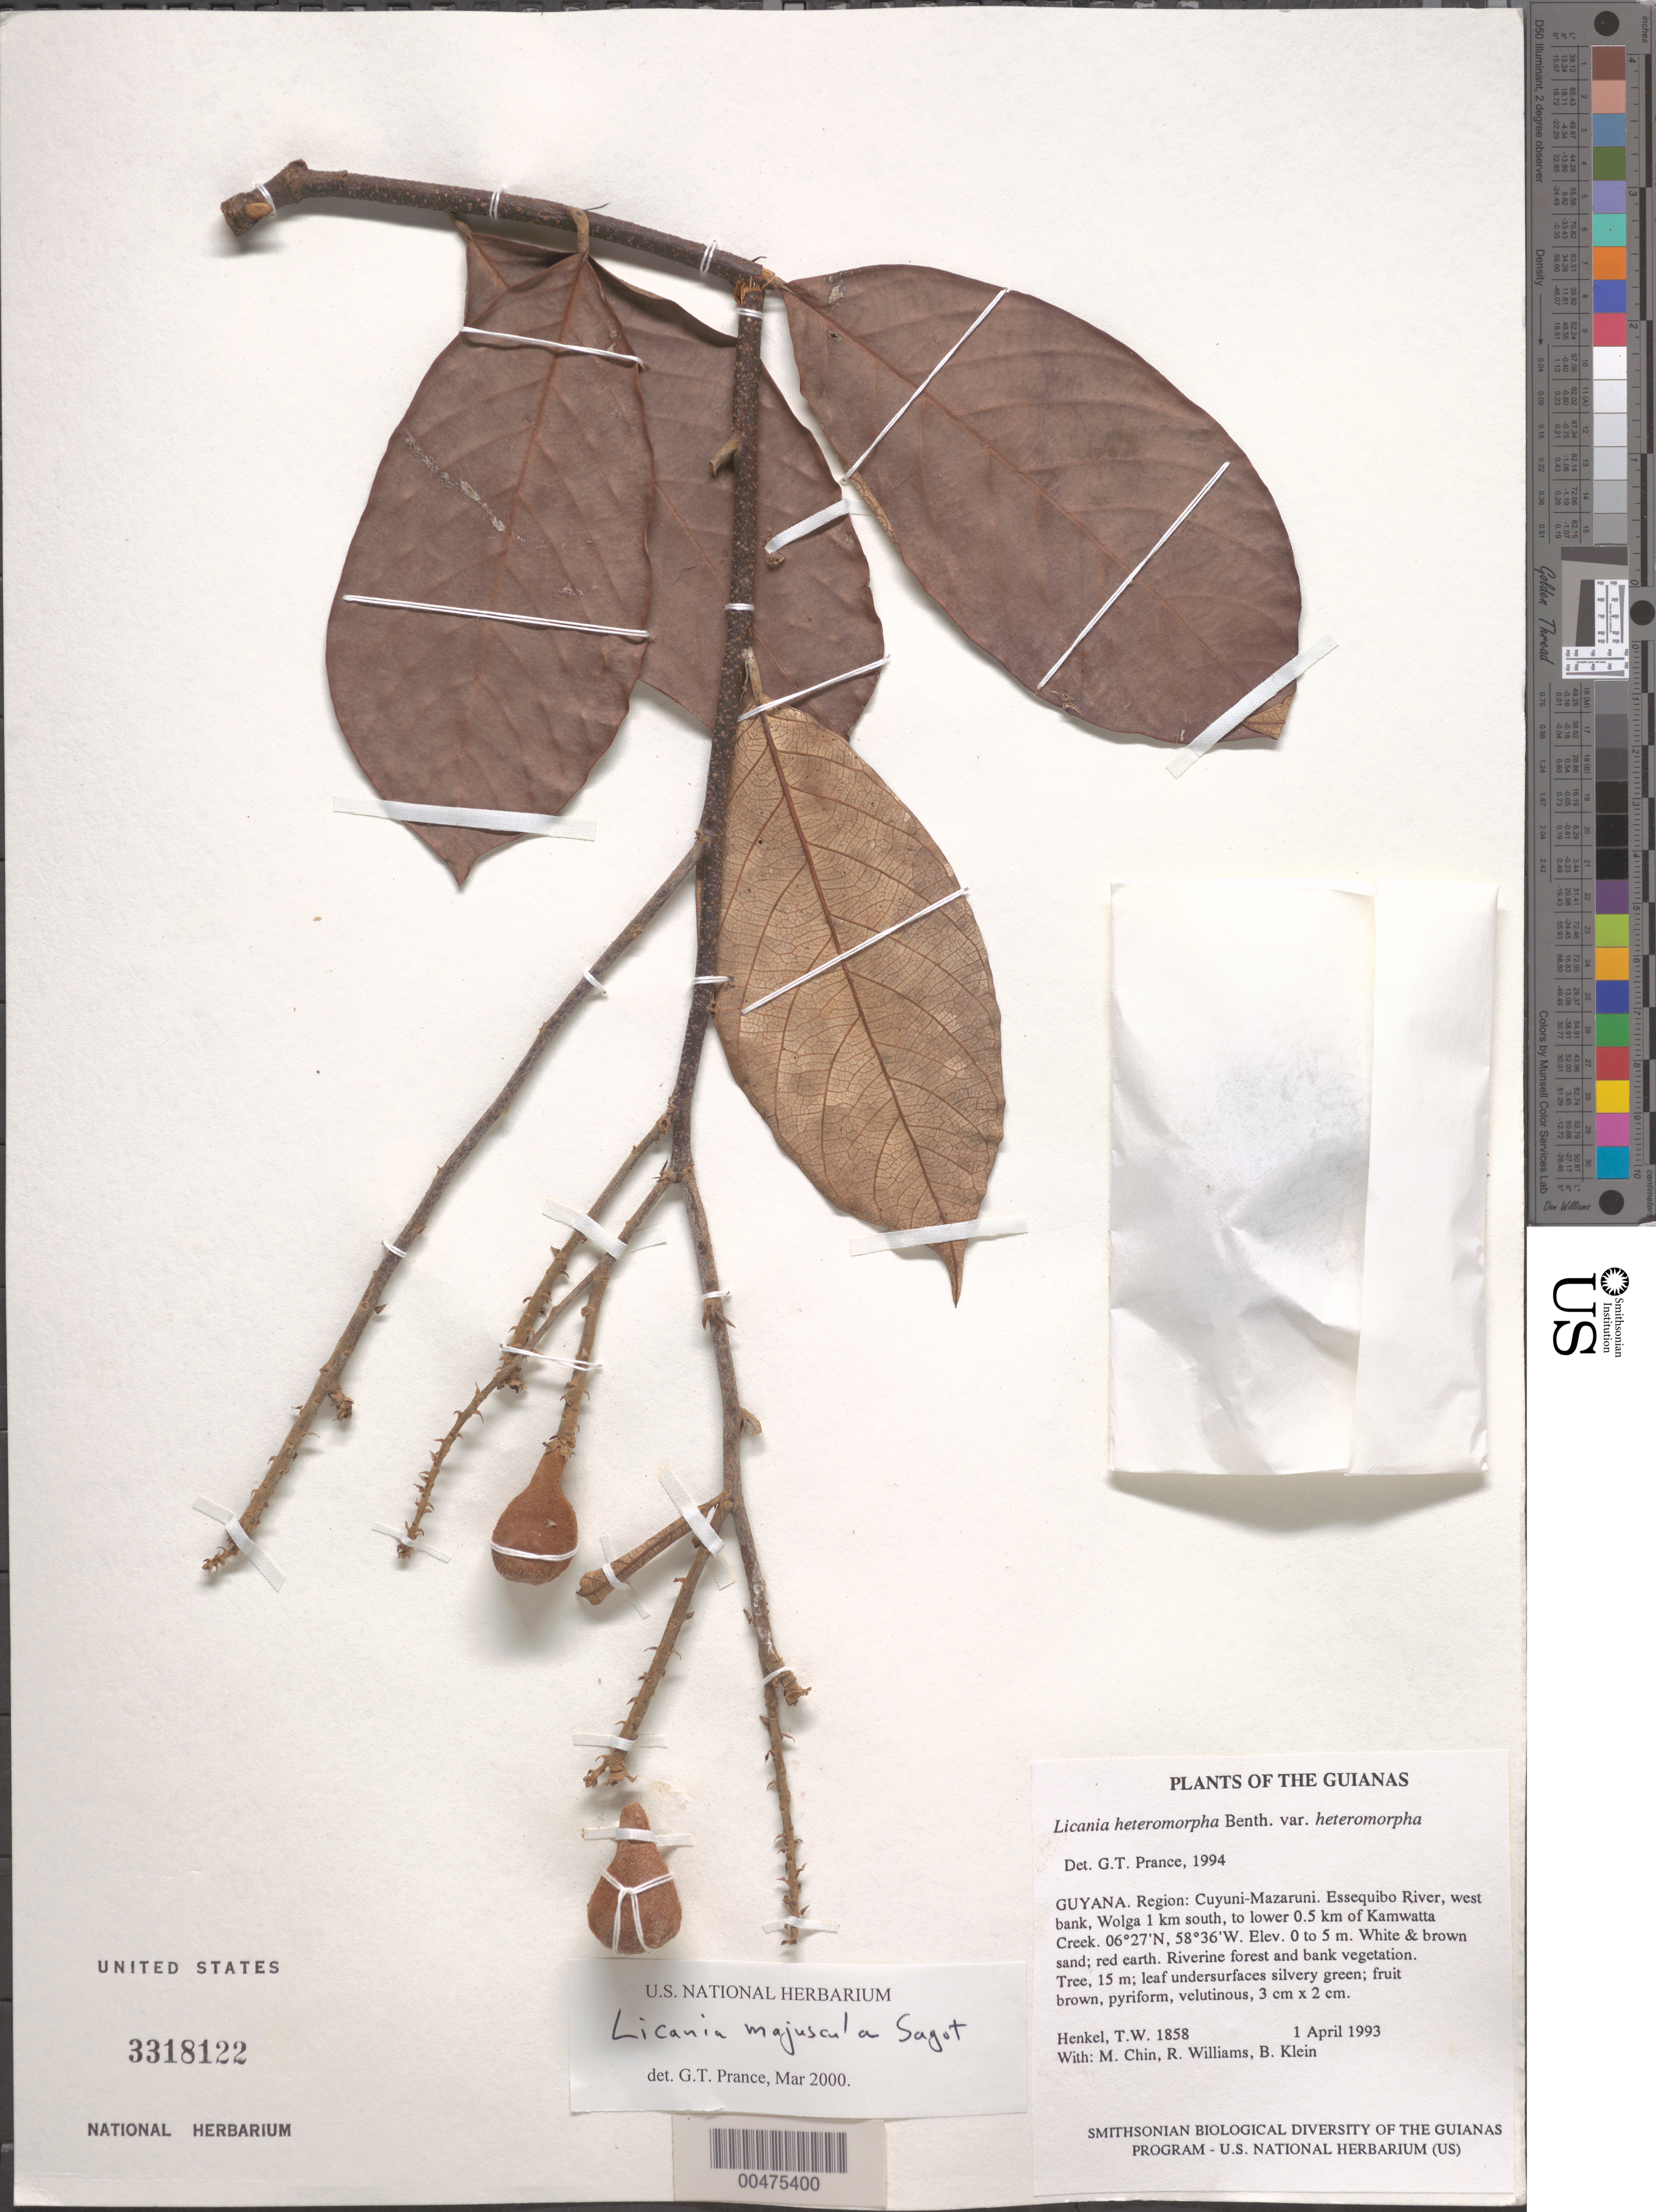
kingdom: Plantae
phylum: Tracheophyta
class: Magnoliopsida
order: Malpighiales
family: Chrysobalanaceae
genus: Licania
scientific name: Licania heteromorpha var. heteromorpha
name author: Benth.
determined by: Prance, G. T.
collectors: T. Henkel, M. Chin, R. Williams & B. Klein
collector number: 1858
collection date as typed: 1 April 1993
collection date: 1993-04-01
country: Guyana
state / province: Cuyuni-Mazaruni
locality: Essequibo River, W bank, Wolga 1 km S, to lower 0.5 km of Kamwatta Creek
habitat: White & brown sand; red earth. Riverine forest and bank vegetation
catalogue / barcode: US 3318122